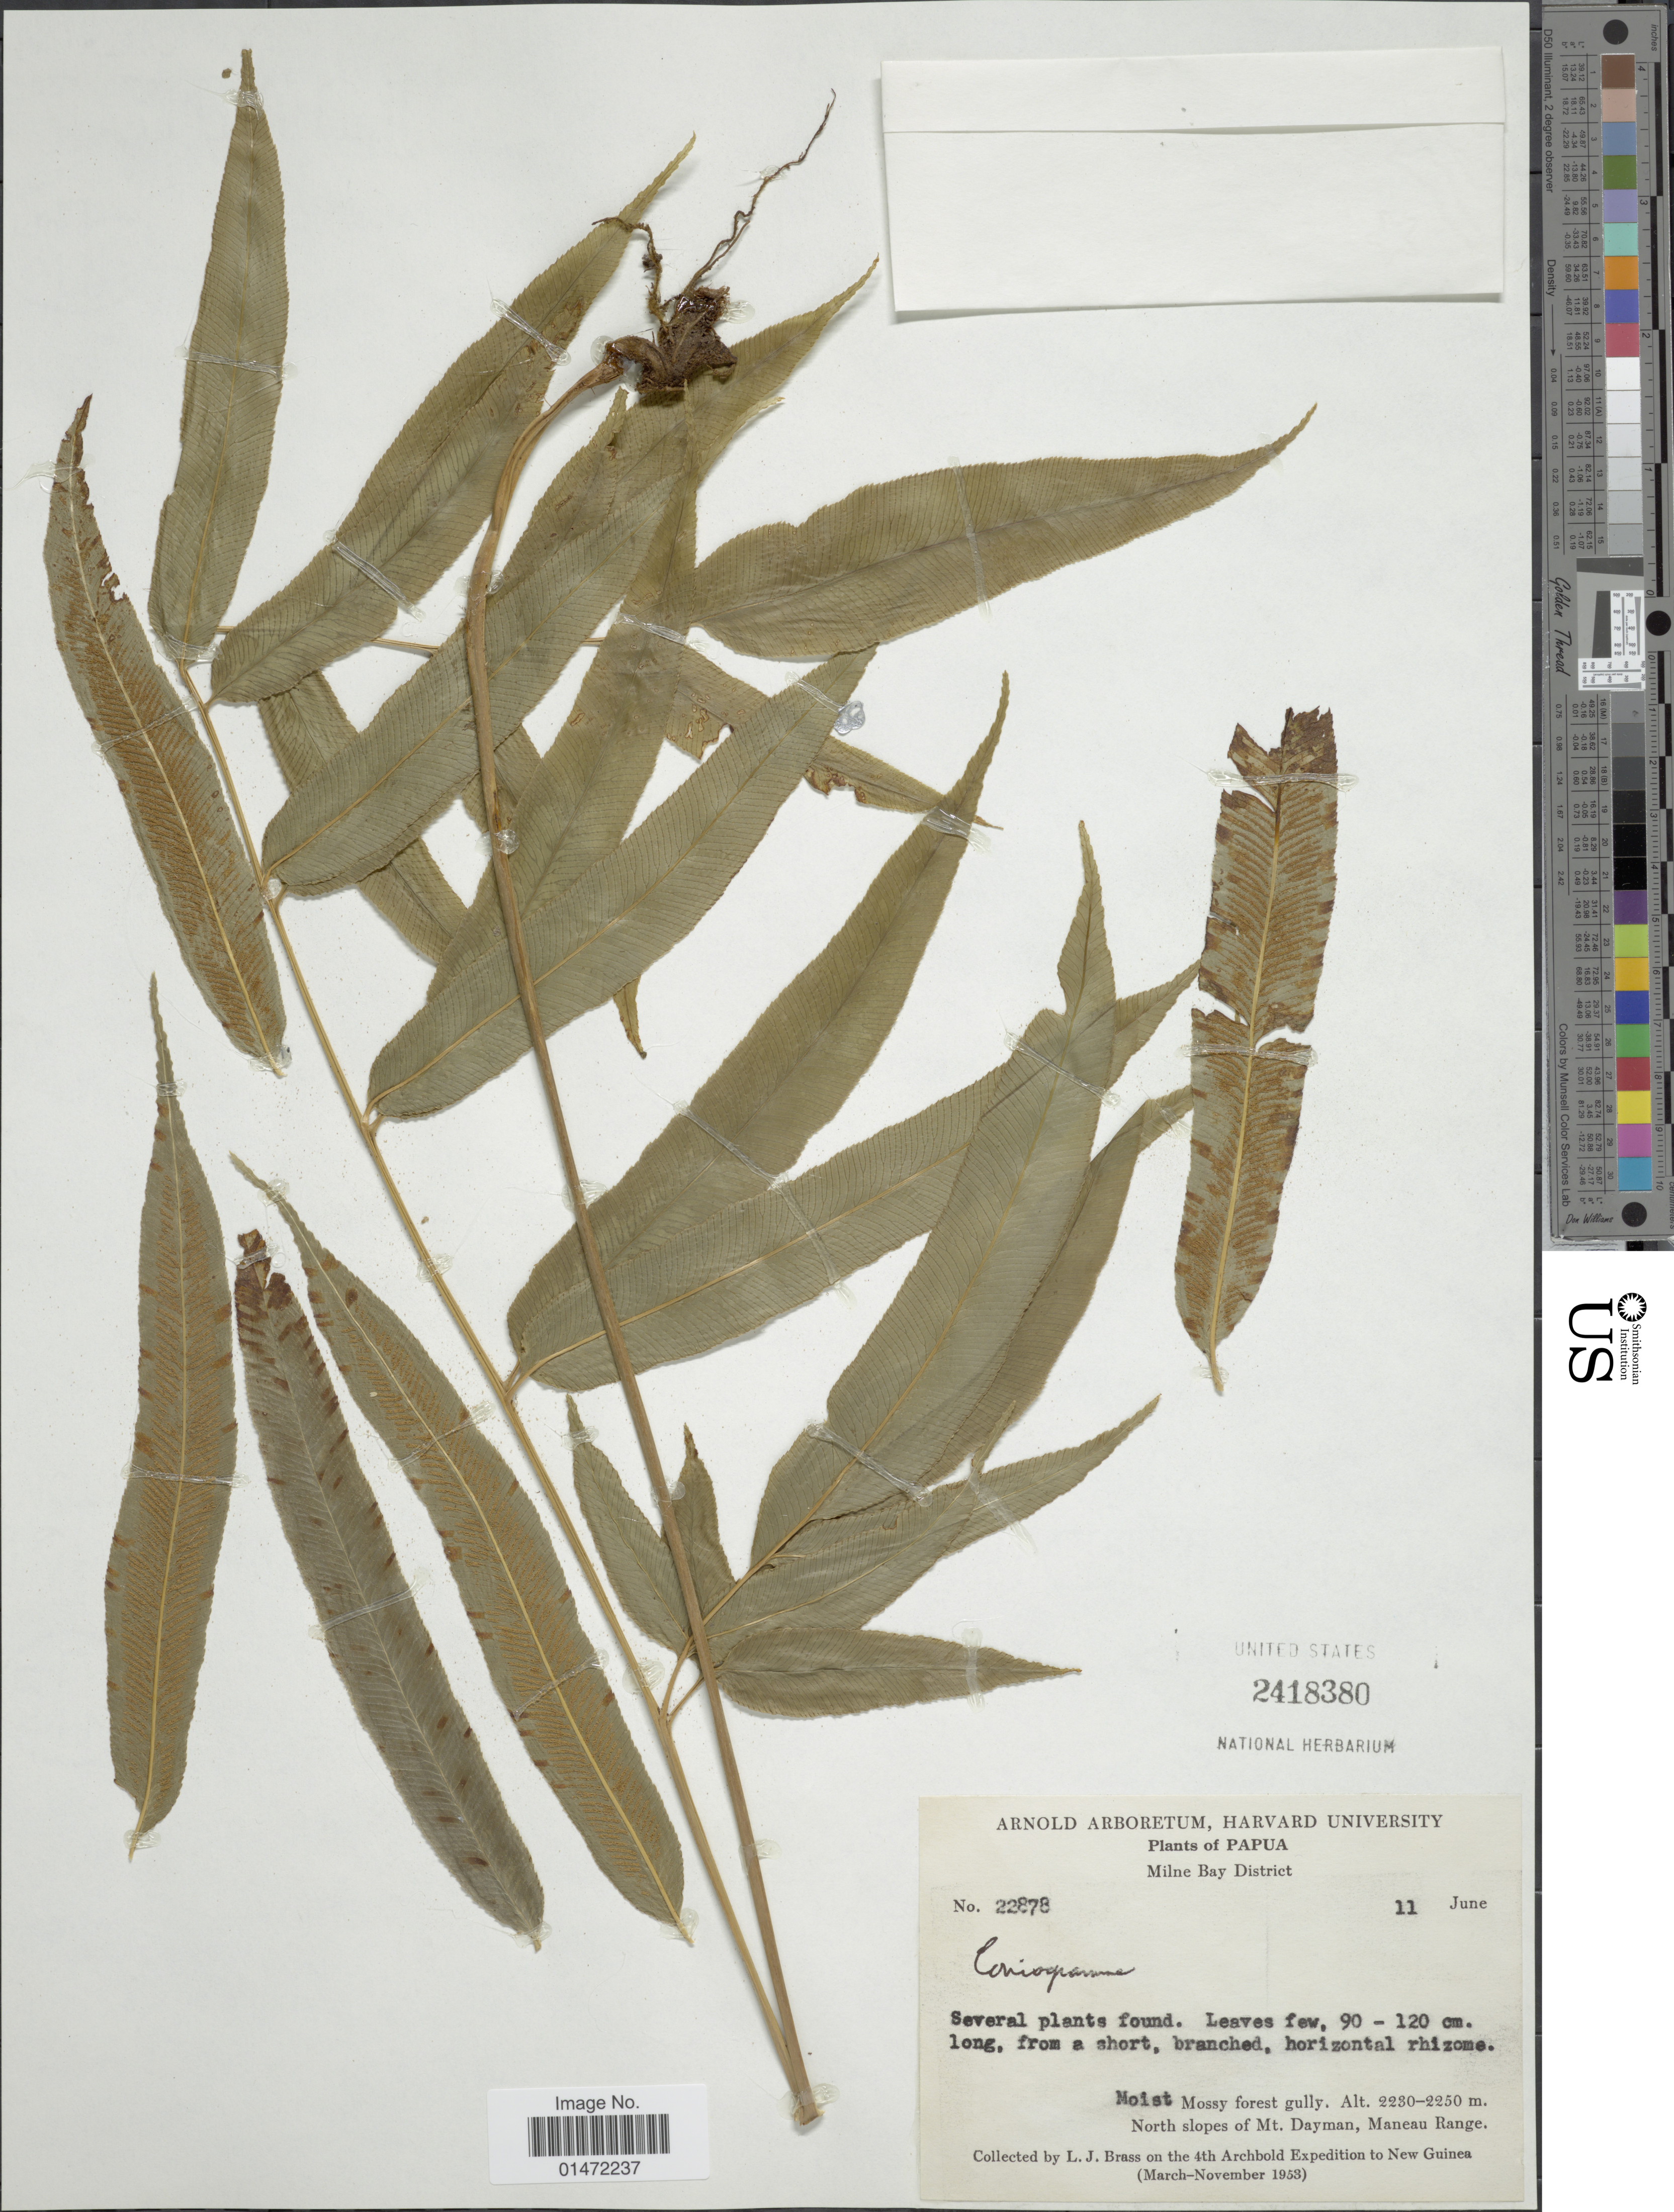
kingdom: Plantae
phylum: Tracheophyta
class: Polypodiopsida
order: Polypodiales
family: Pteridaceae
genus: Coniogramme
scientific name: Coniogramme sp.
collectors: L. J. Brass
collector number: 22878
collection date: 1953-06-11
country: Papua New Guinea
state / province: Milne Bay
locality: North slopes of Mt. Dayman, Maneau Range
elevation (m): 2230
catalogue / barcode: US 2418380